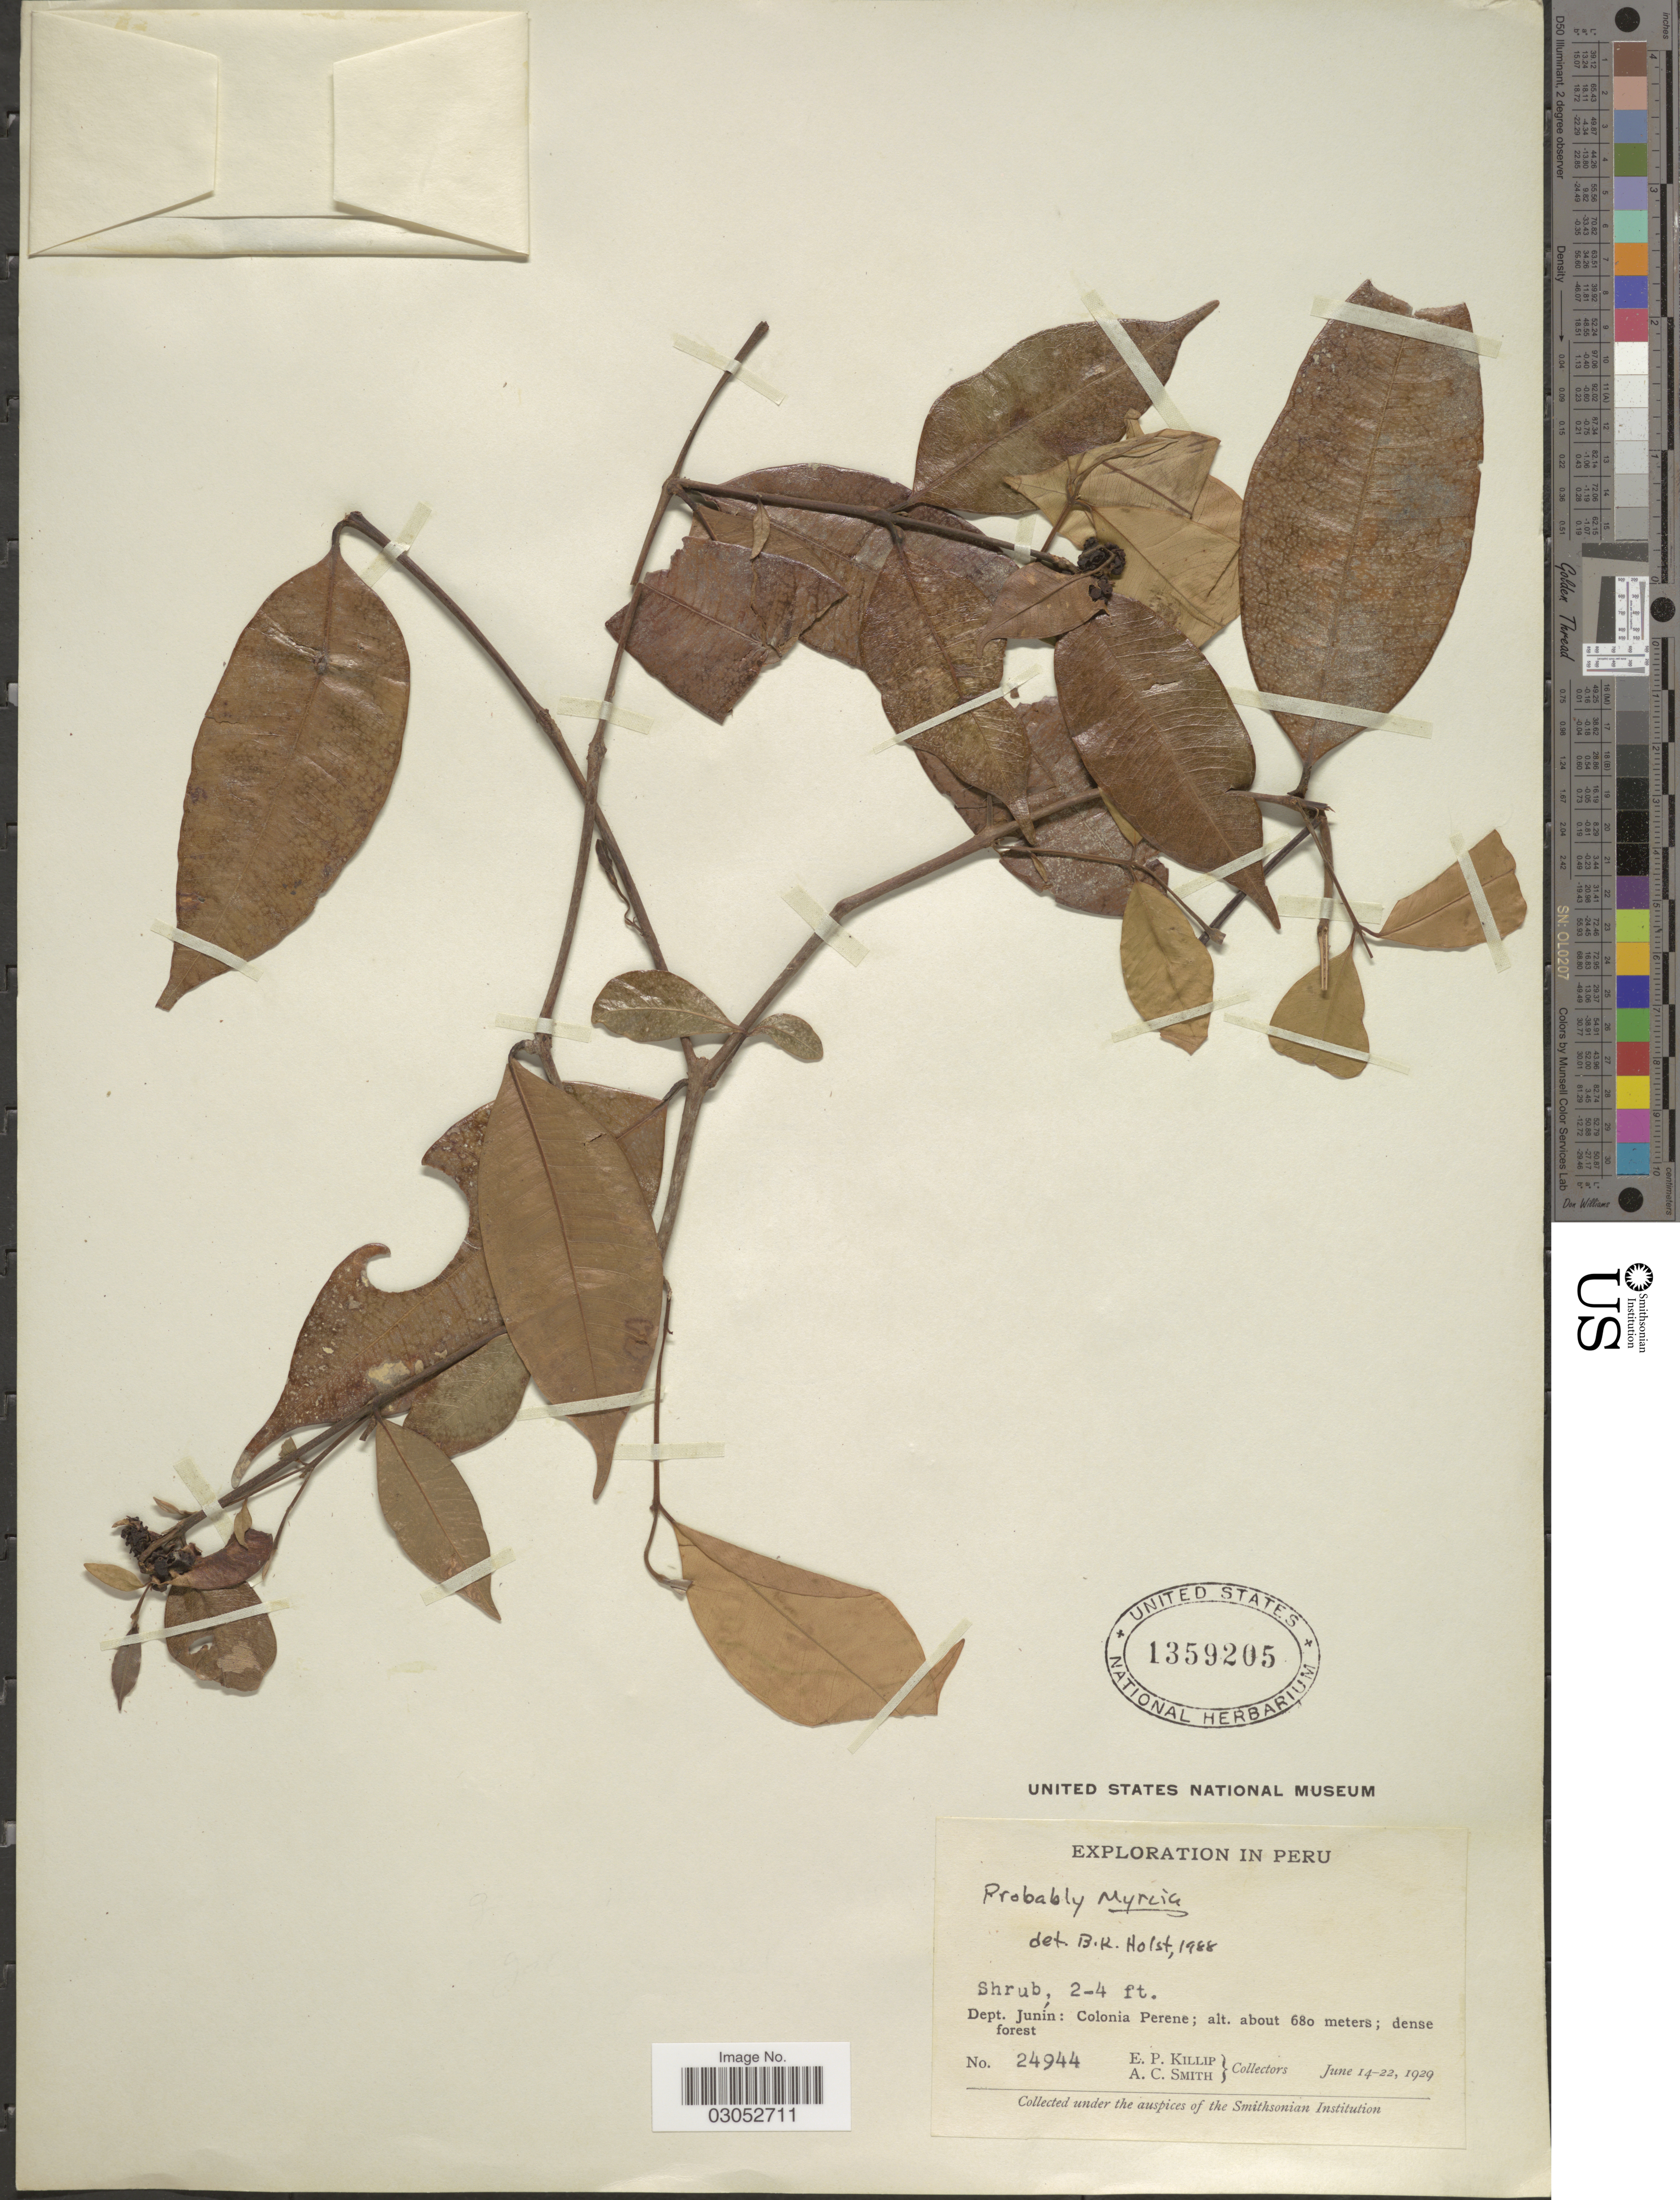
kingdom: Plantae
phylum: Tracheophyta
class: Magnoliopsida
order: Myrtales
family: Myrtaceae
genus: Myrcia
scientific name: Myrcia sp.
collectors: E. P. Killip & A. C. Smith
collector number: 24944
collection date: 1929-06-14/1929-06-22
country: Peru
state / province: Junín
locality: Dept. Junín: Colonia Perene.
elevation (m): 680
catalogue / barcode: US 1359205